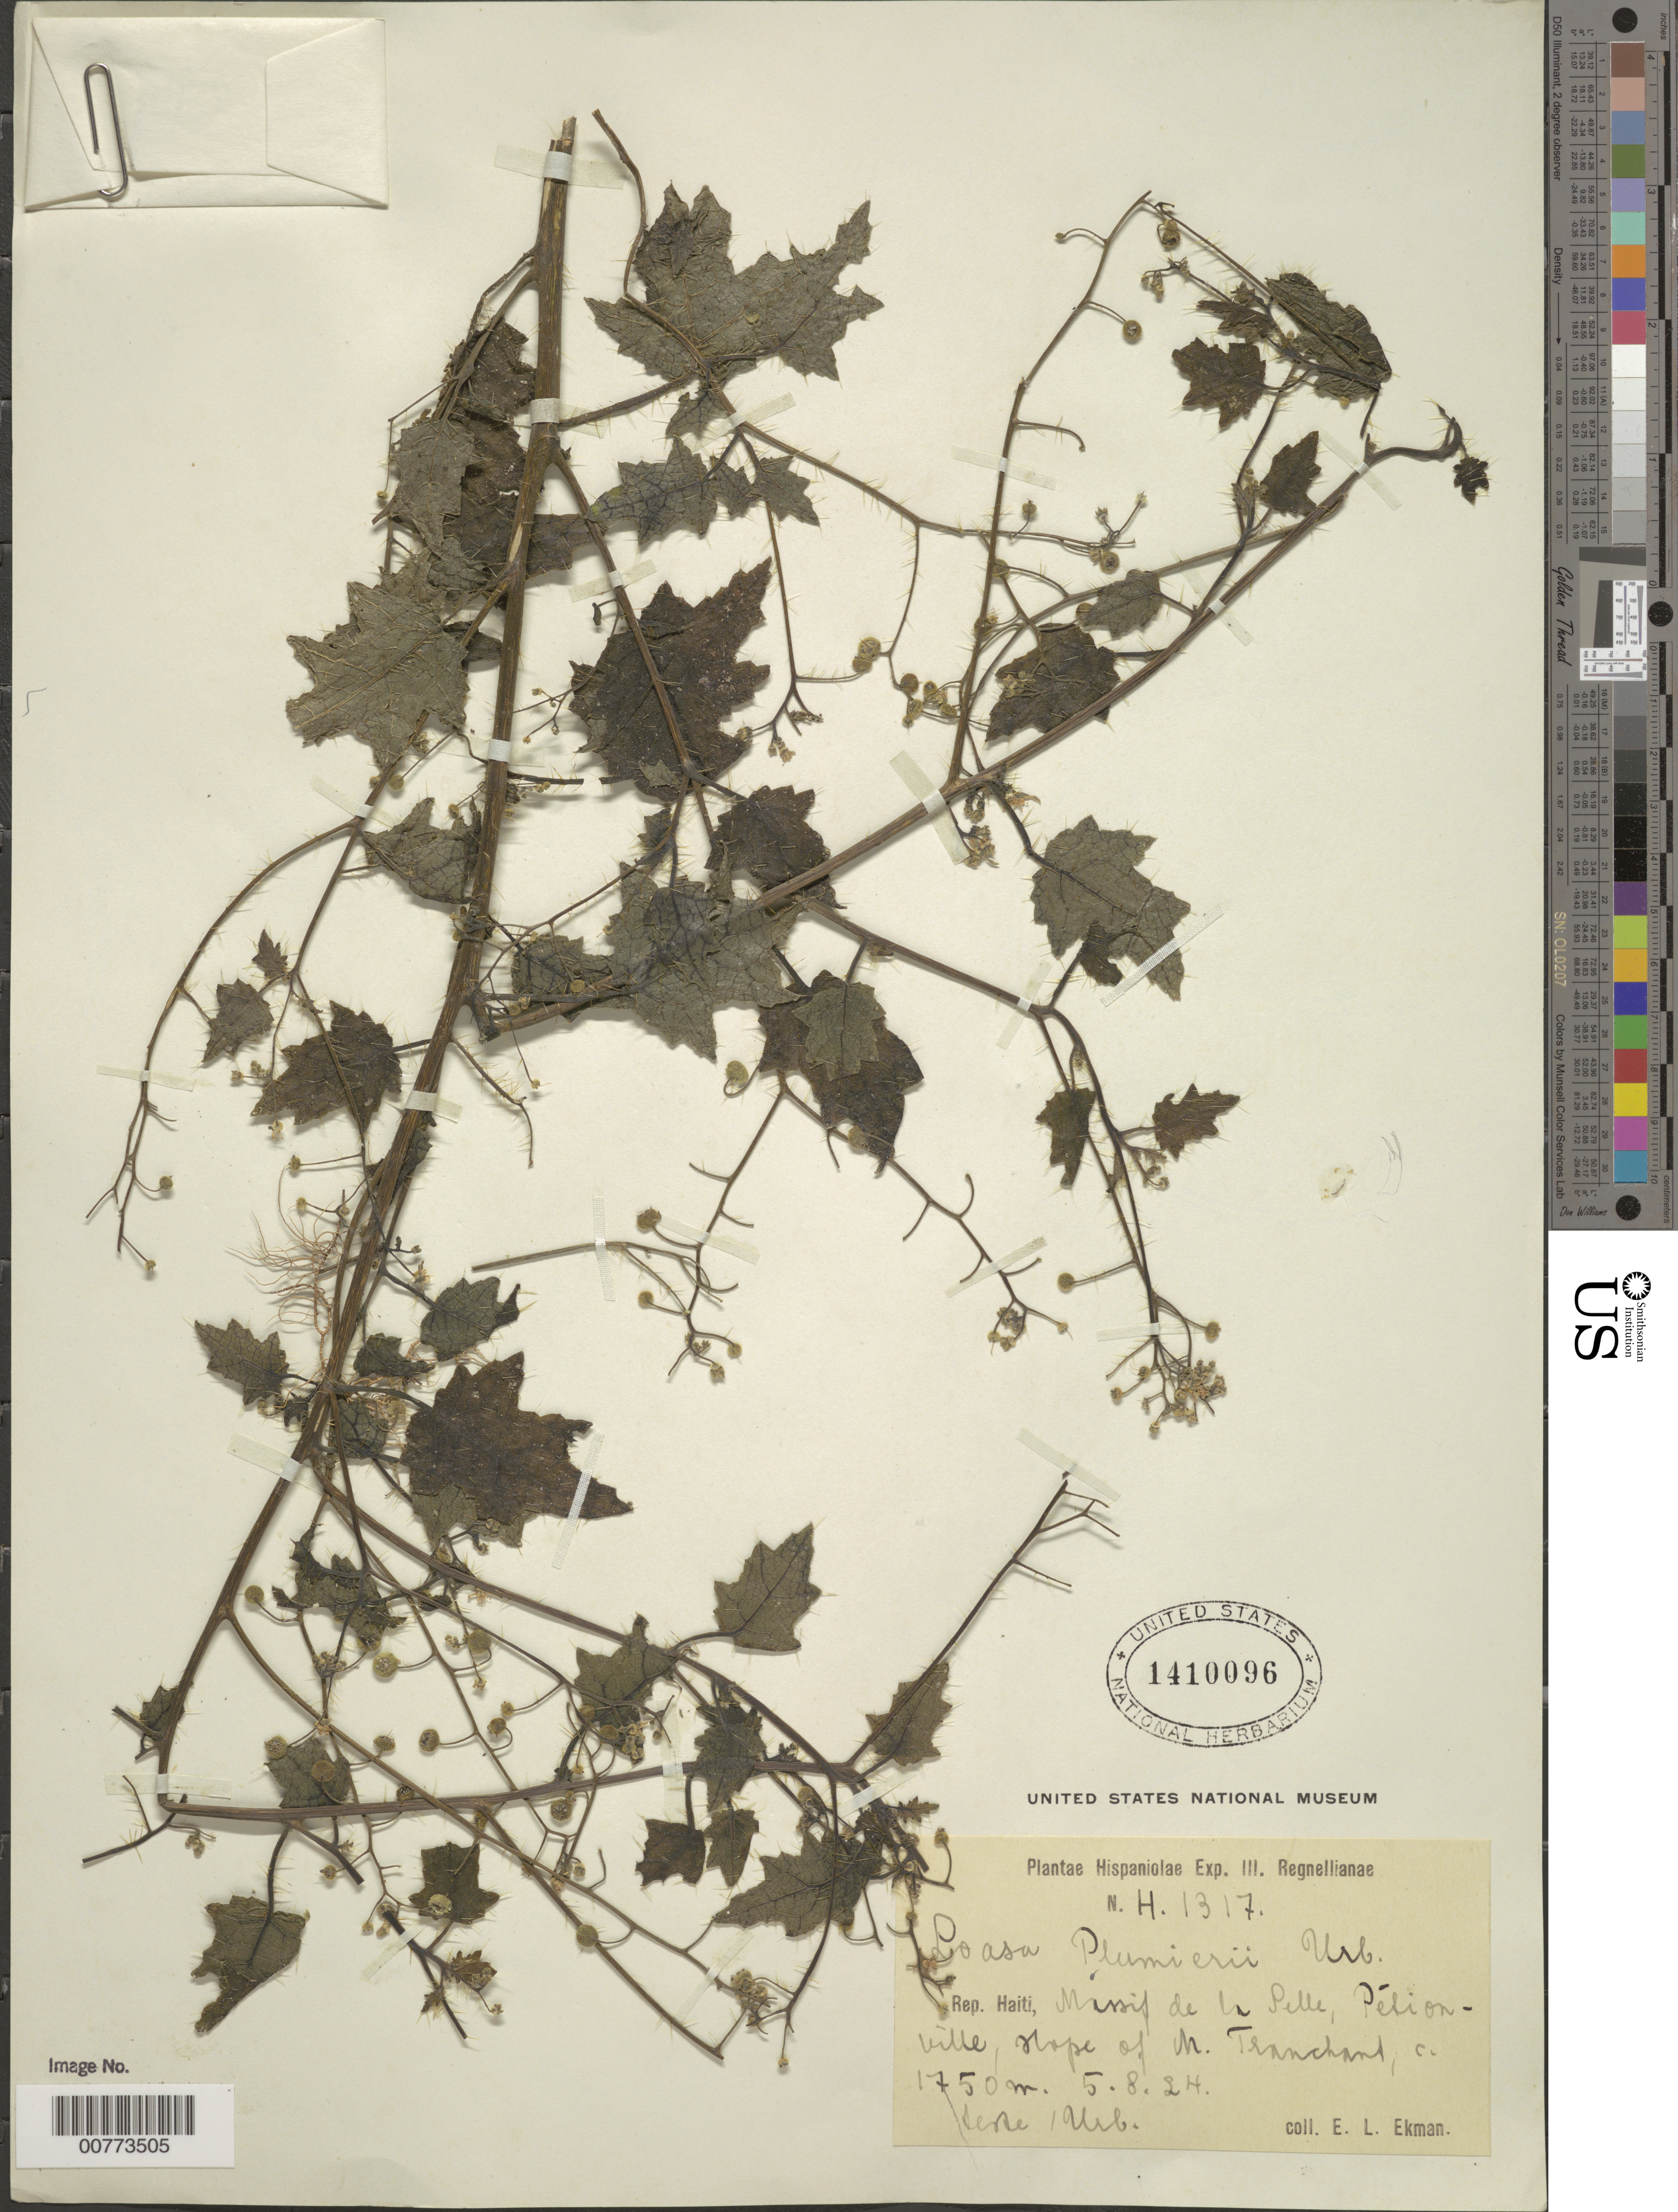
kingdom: Plantae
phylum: Tracheophyta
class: Magnoliopsida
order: Cornales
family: Loasaceae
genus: Aosa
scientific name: Aosa plumieri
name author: (Urb.) Weigend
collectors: E. L. Ekman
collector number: H 1317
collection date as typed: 05 Aug 1924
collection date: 1924-08-05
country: Haiti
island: Hispaniola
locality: Massif de la Selle, Pétionville, M. Tennchant.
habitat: Slope.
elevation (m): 1750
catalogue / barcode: US 1410096